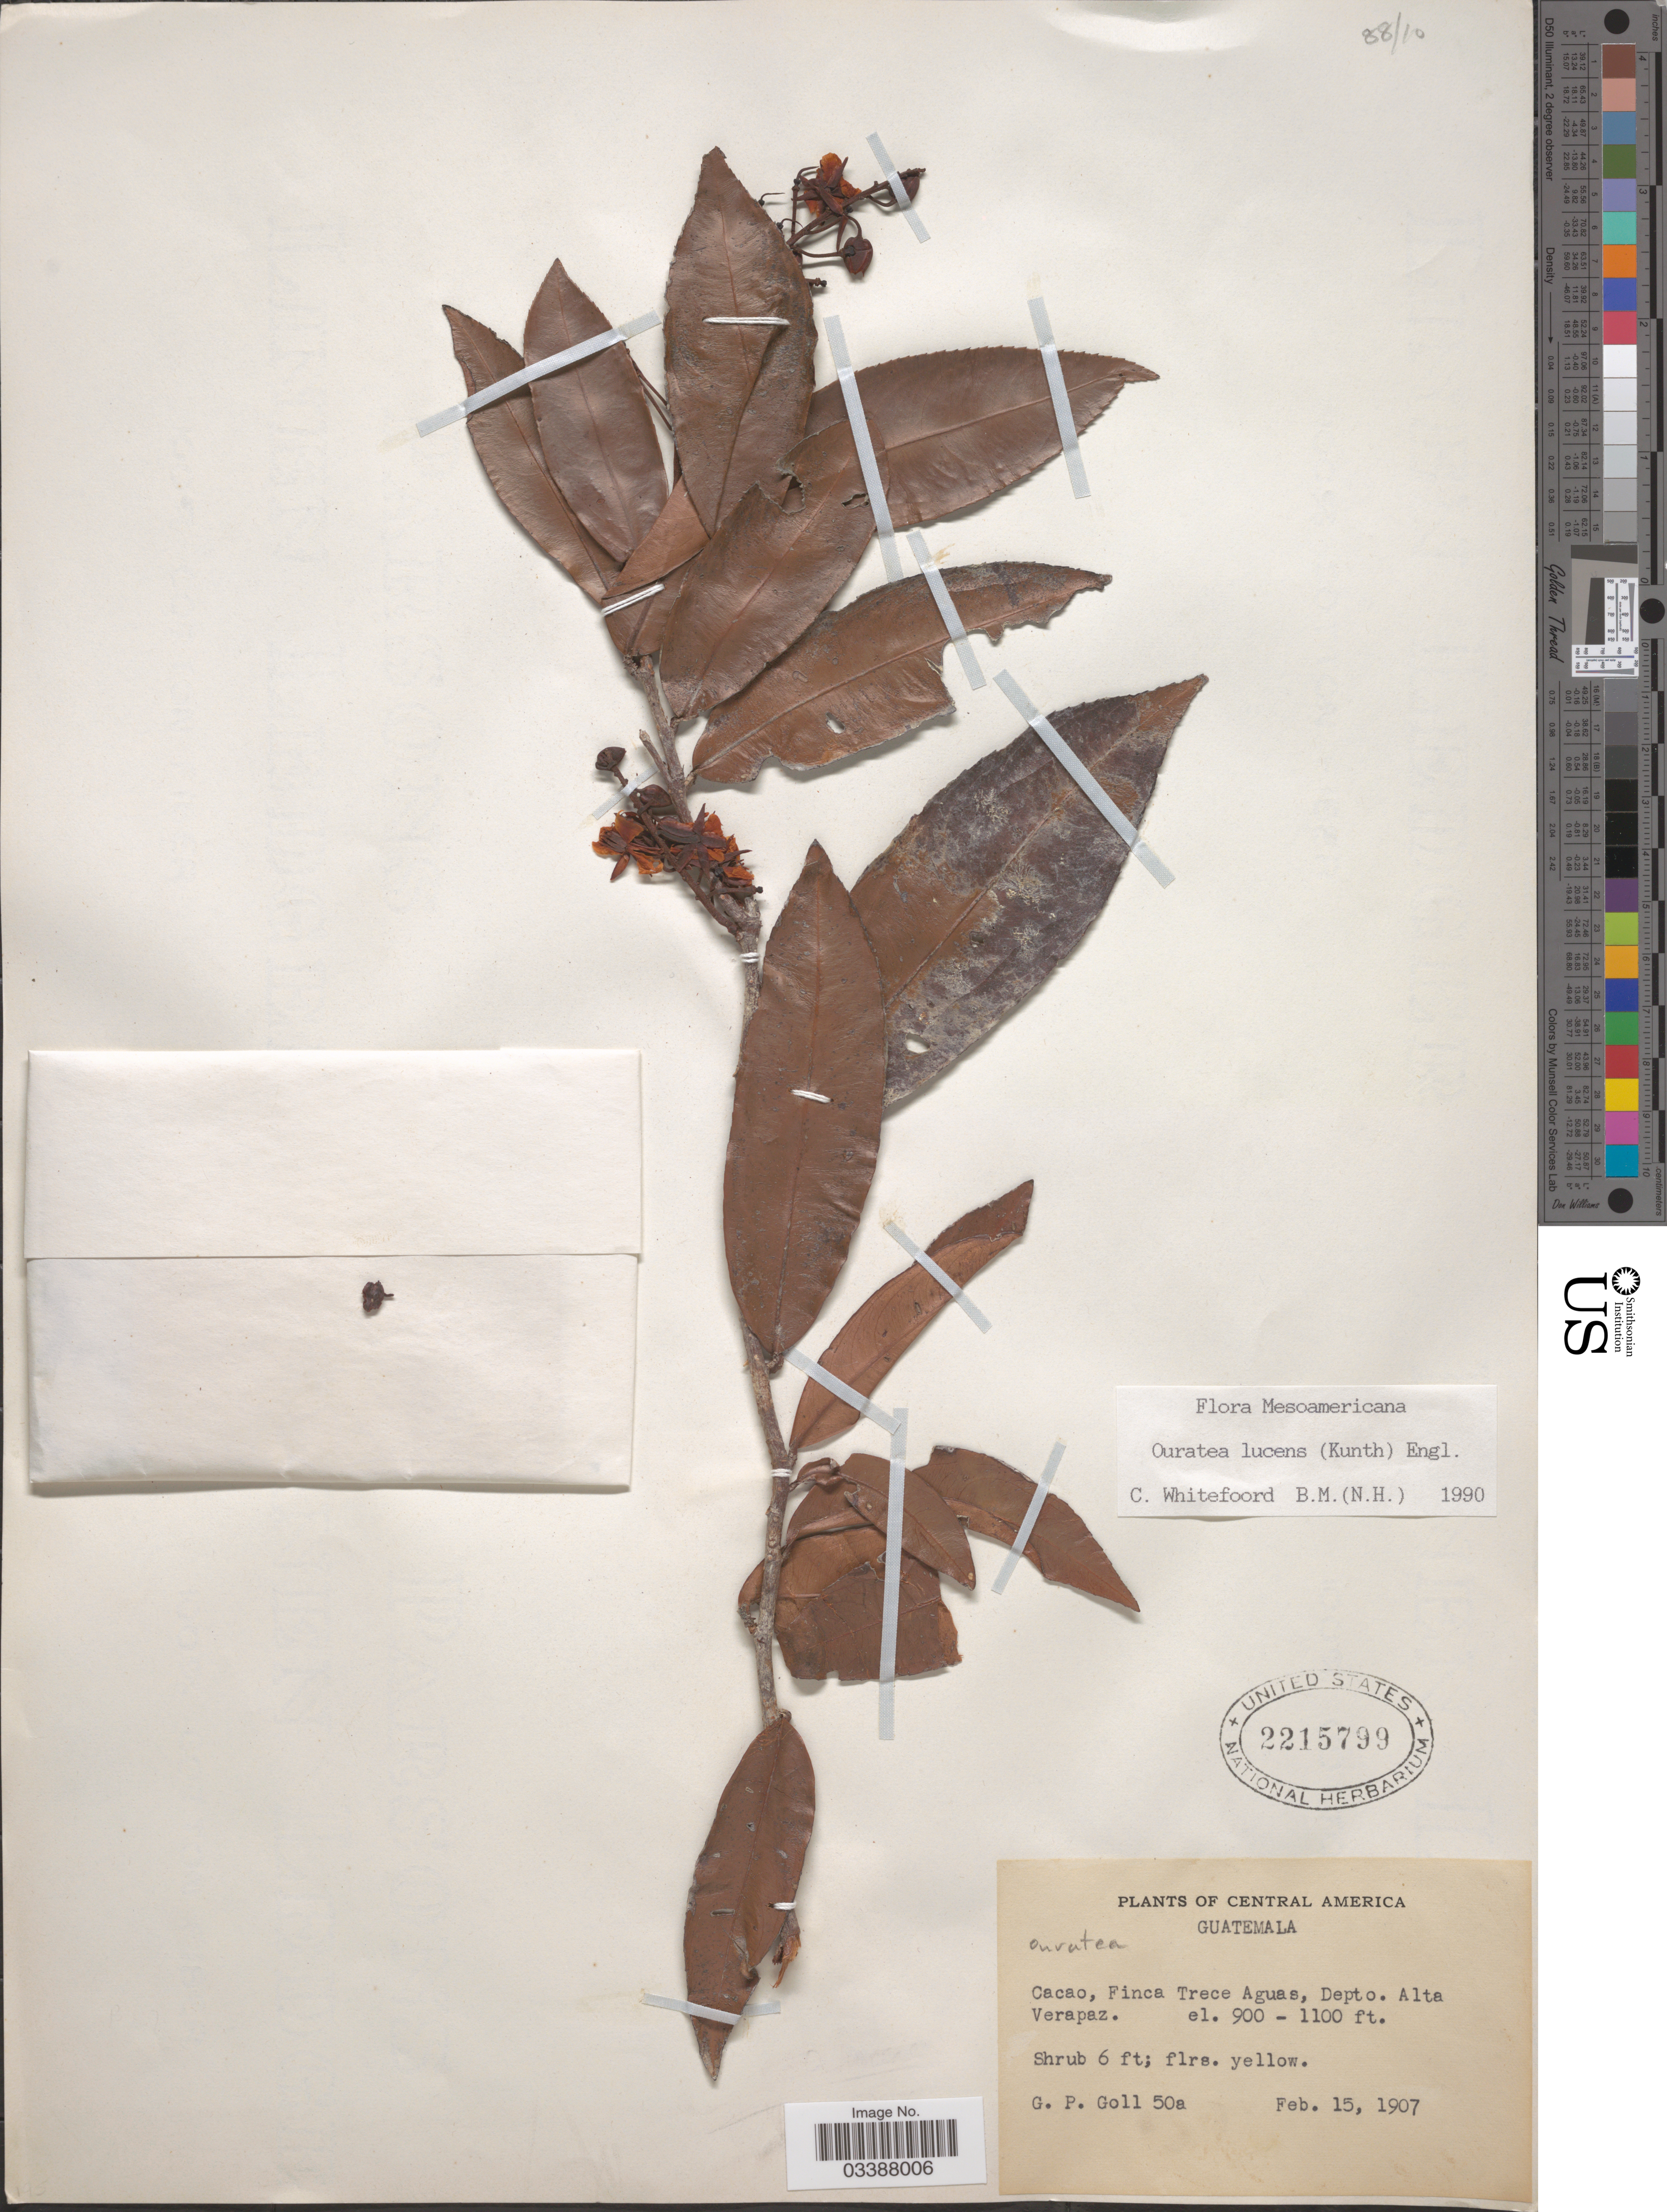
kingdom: Plantae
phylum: Tracheophyta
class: Magnoliopsida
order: Malpighiales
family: Ochnaceae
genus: Ouratea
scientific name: Ouratea lucens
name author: (Kunth) Engl.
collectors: G. P. Goll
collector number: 50a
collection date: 1907-02-15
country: Guatemala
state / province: Alta Verapaz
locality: Cacao, Finca Trece Aguas, Depto. Alta Verapaz.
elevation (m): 274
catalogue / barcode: US 2215799